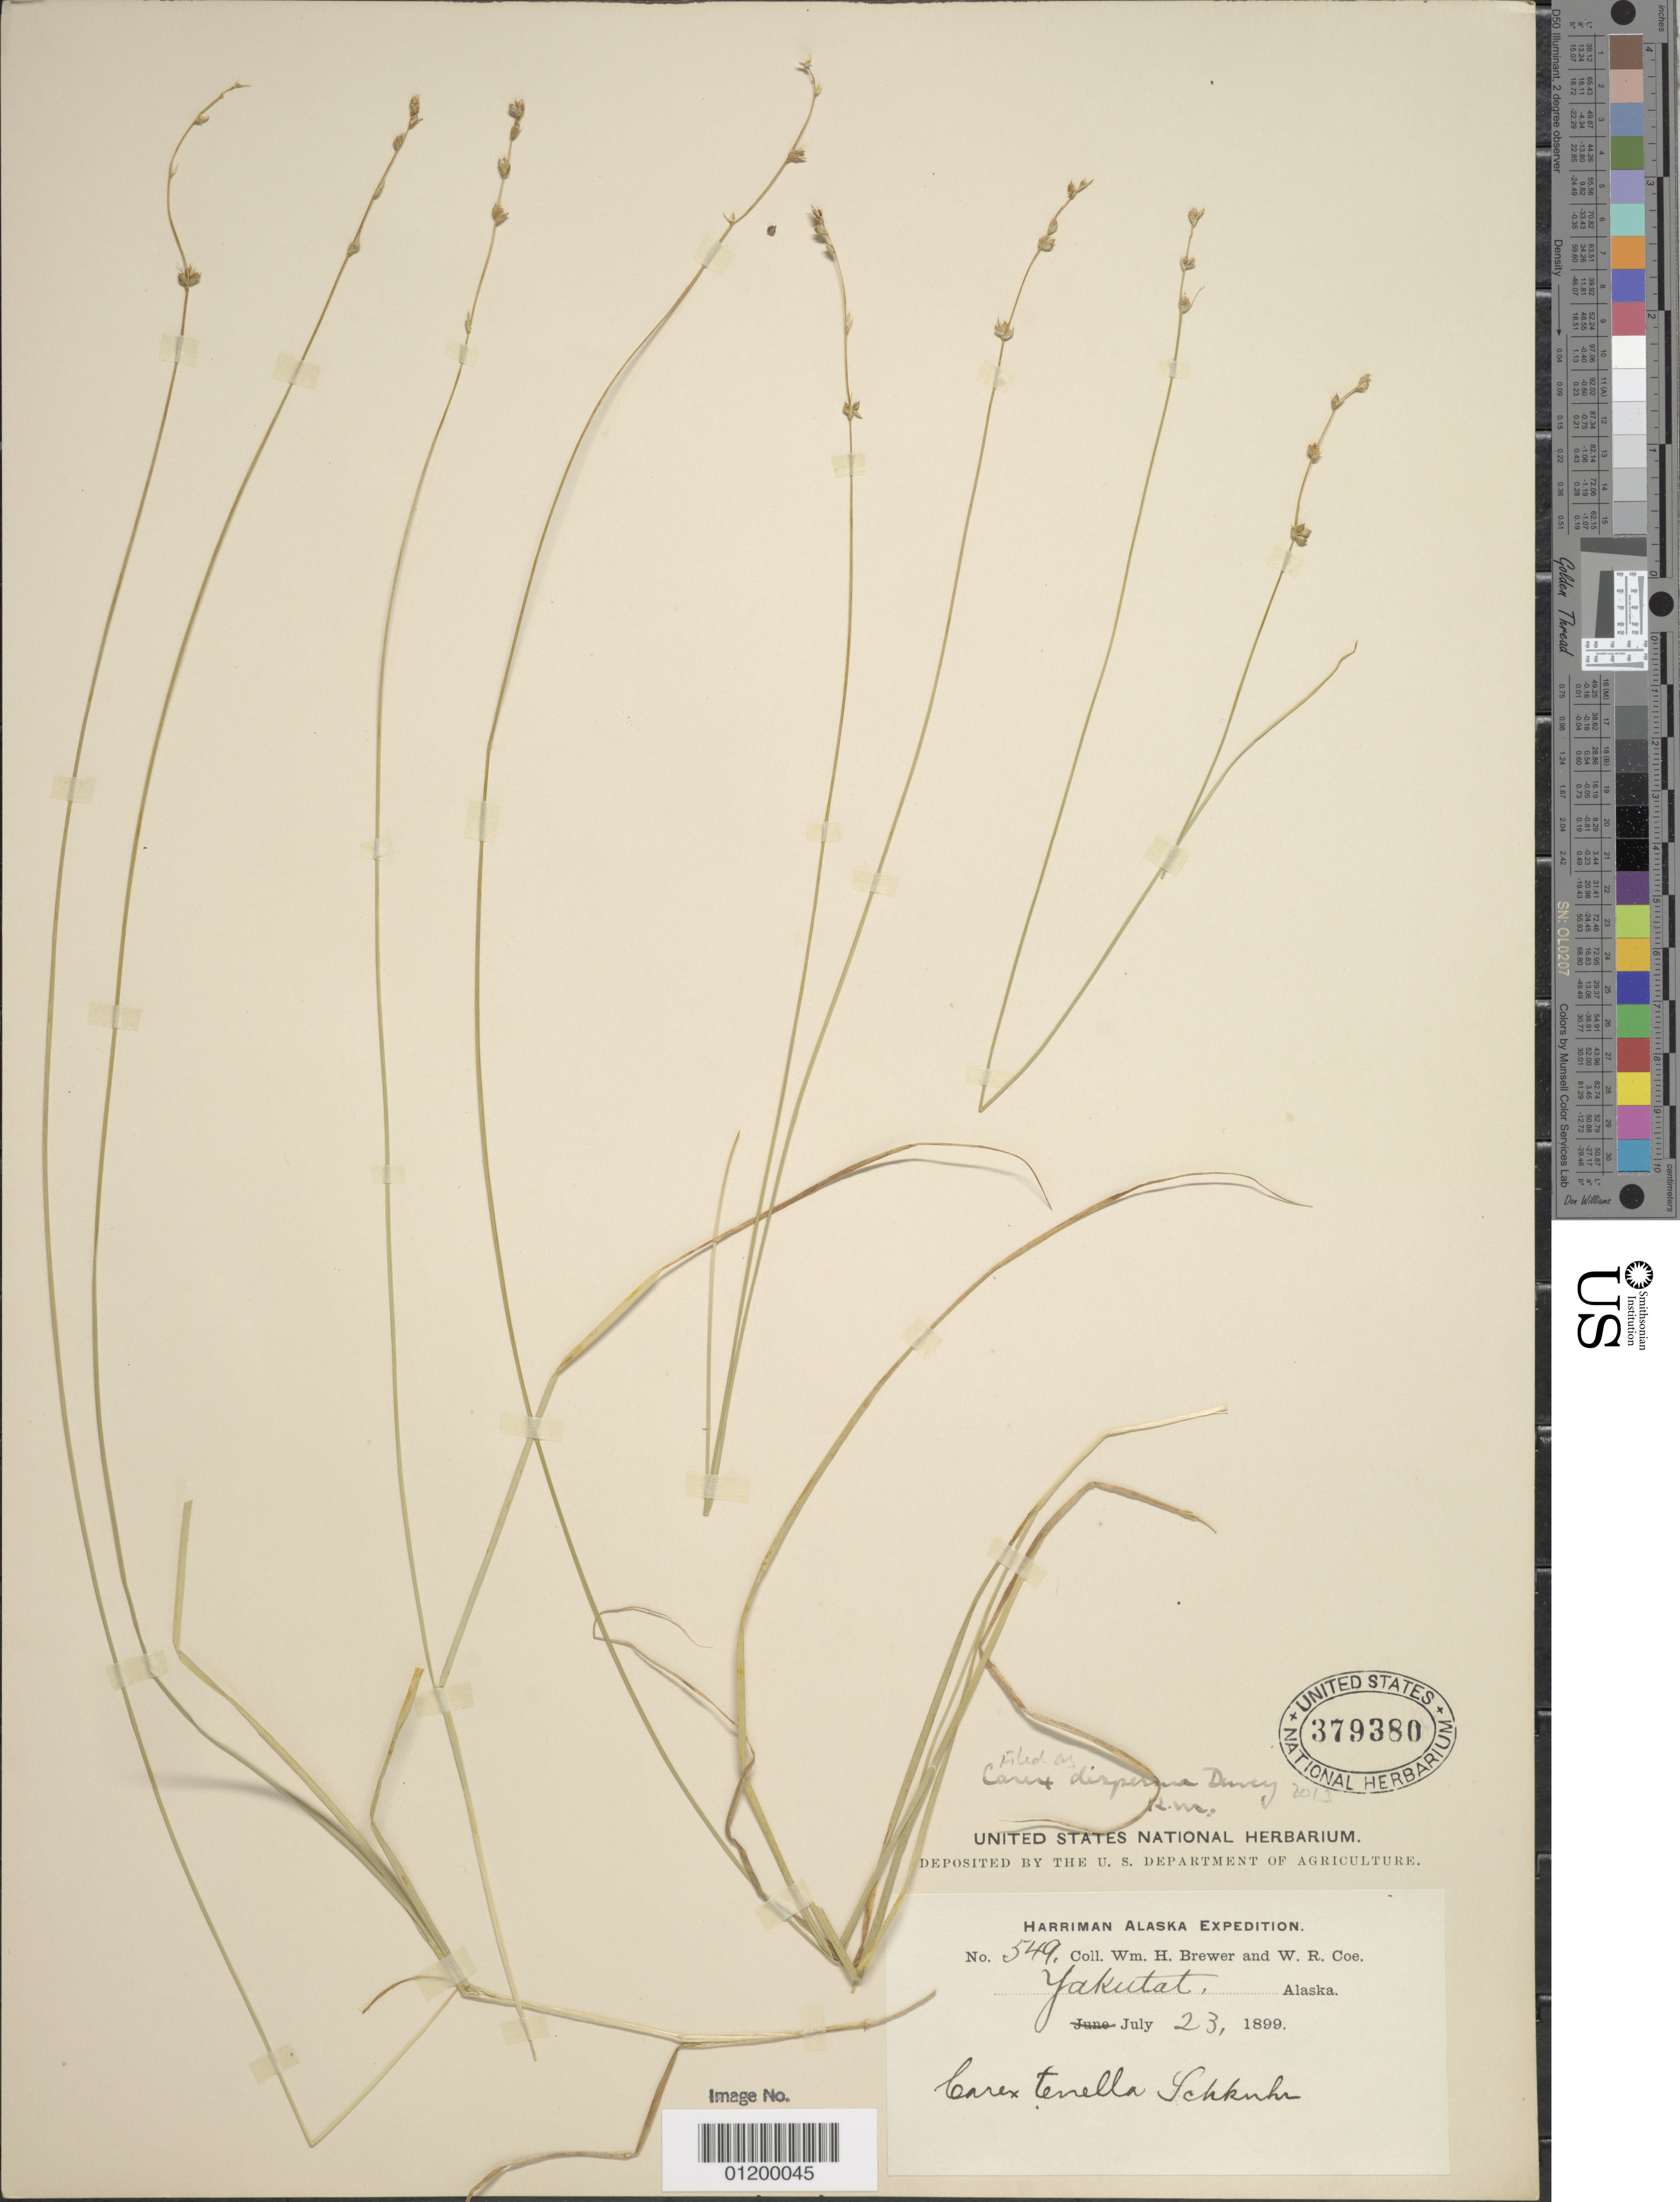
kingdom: Plantae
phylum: Tracheophyta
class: Liliopsida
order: Poales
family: Cyperaceae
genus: Carex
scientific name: Carex disperma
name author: Dewey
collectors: W. H. Brewer & W. Coe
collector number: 549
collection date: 1899-07-23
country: United States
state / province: Alaska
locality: Yakutat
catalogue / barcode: US 379380